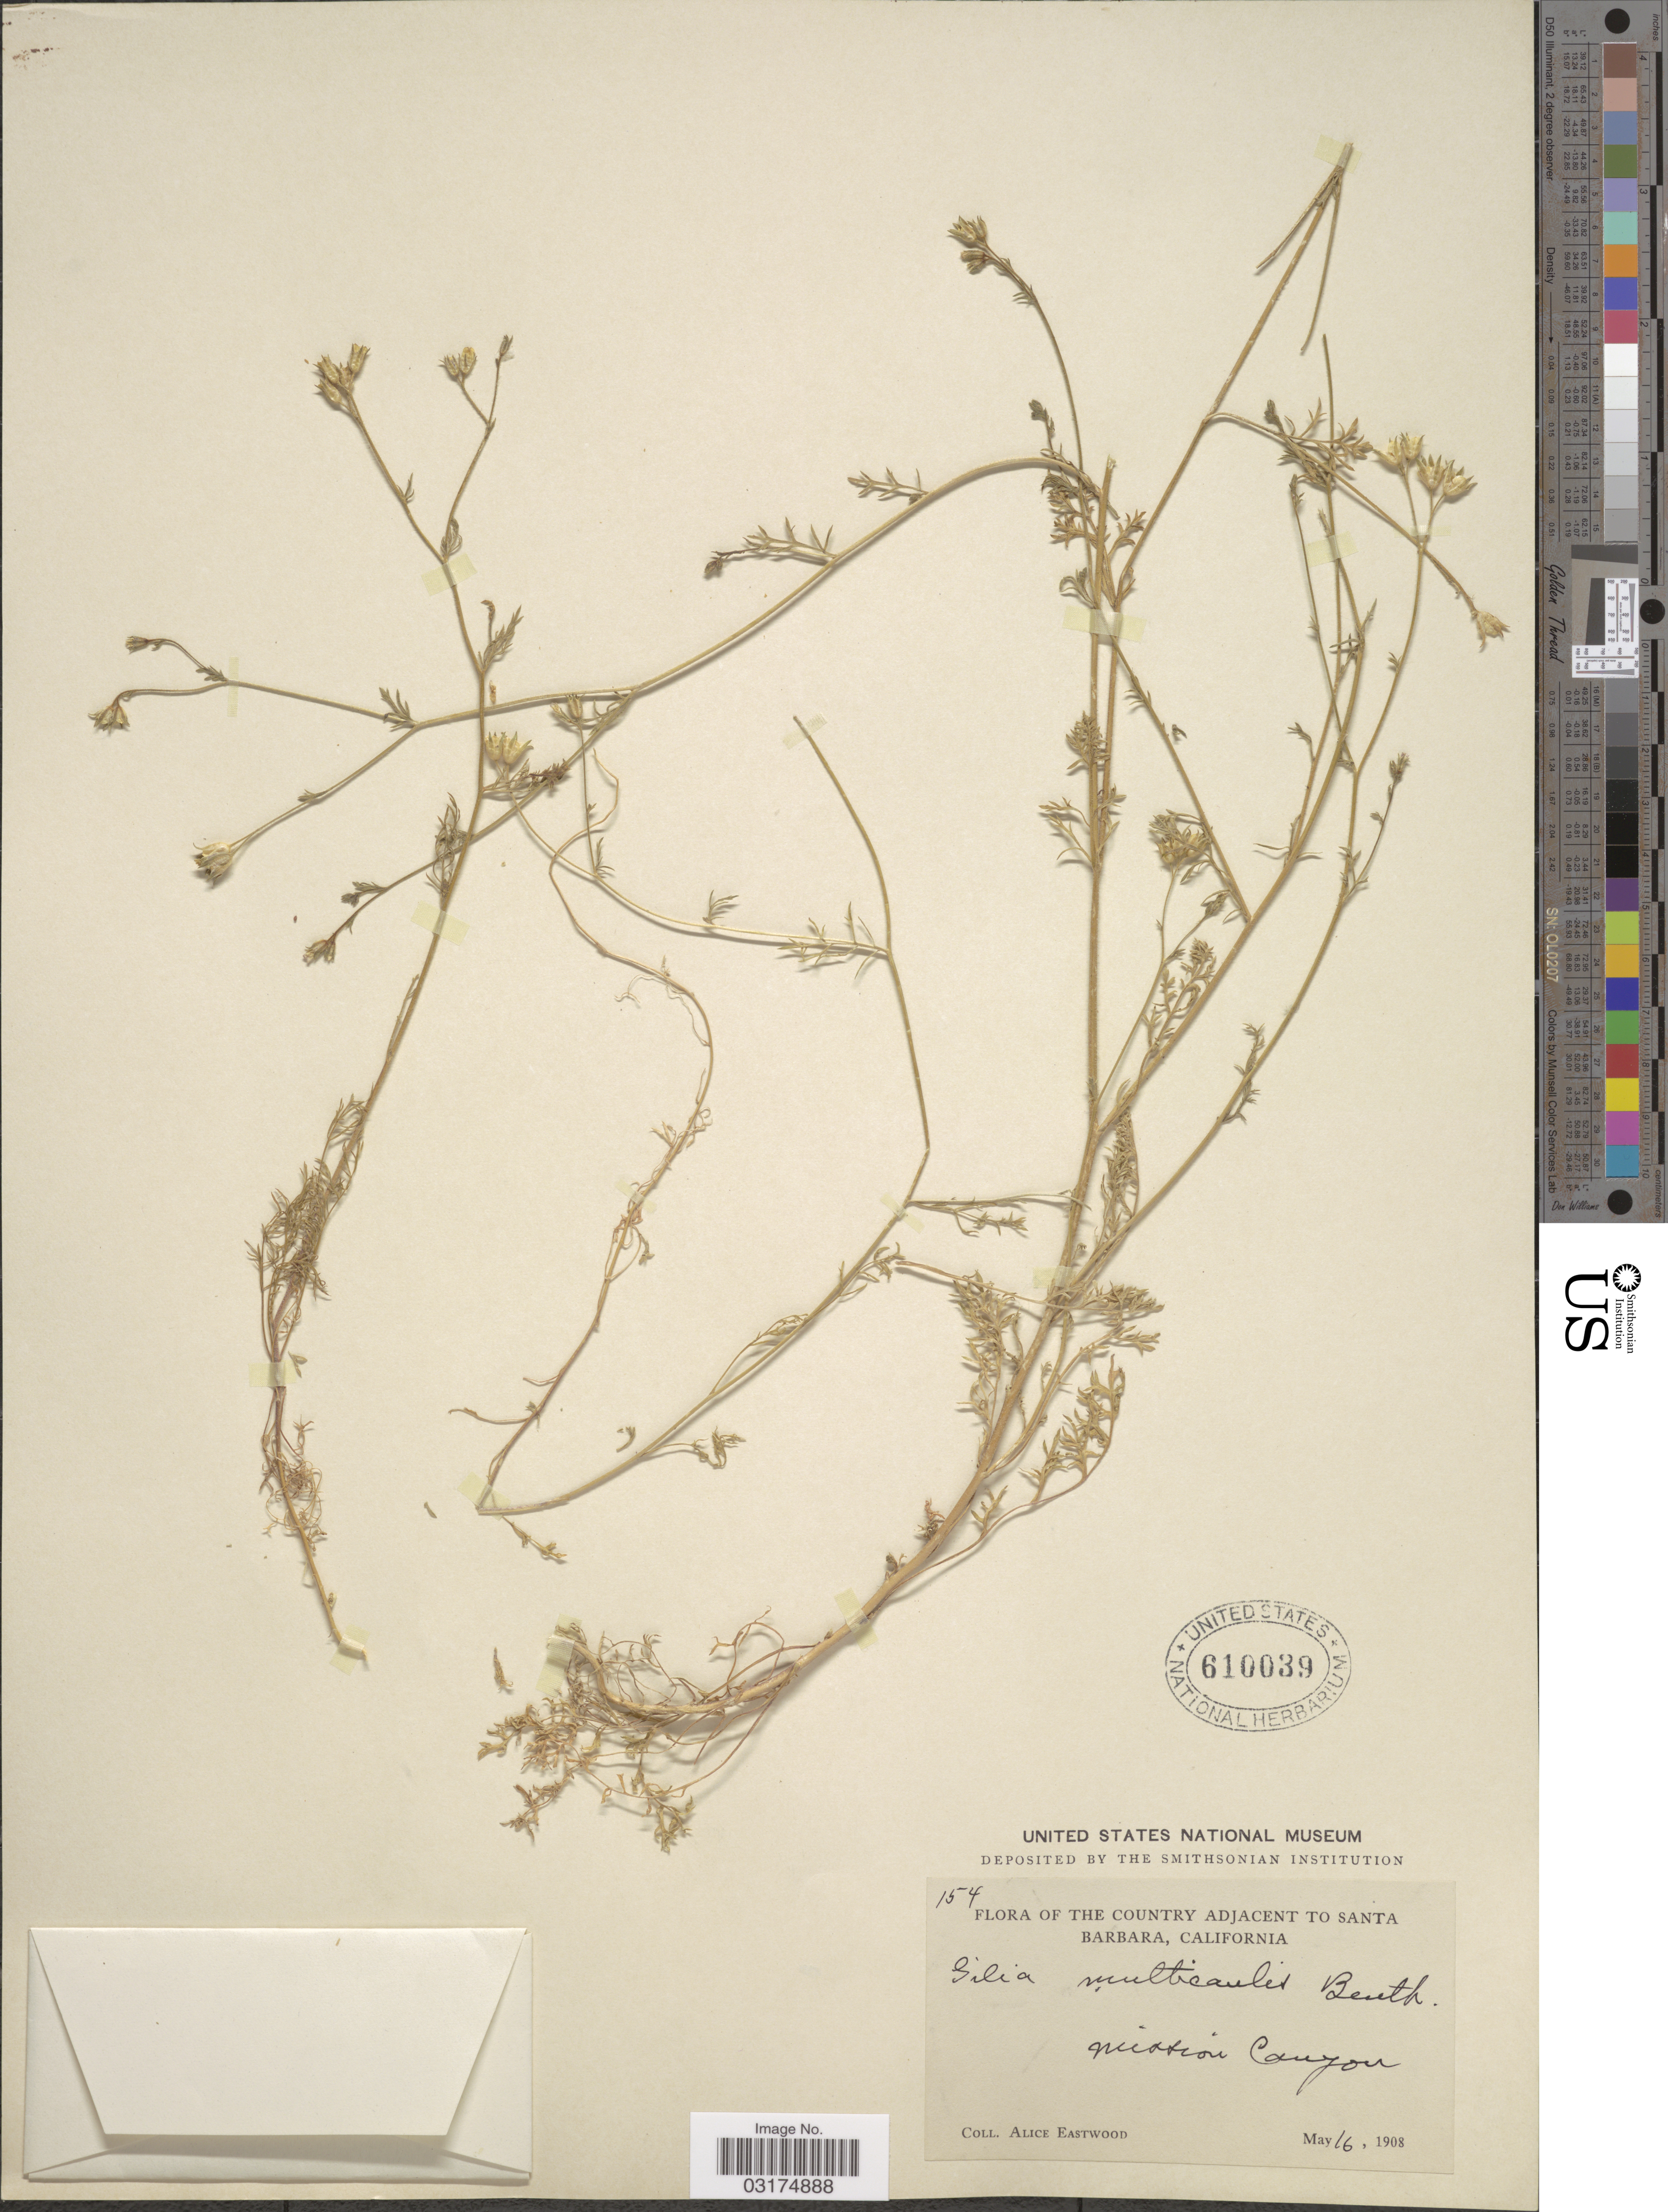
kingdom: Plantae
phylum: Tracheophyta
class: Magnoliopsida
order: Ericales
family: Polemoniaceae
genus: Gilia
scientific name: Gilia angelensis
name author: V.E. Grant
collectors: A. Eastwood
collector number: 154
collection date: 1908-05-16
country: United States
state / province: California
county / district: Santa Barbara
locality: The Country adjacent to Santa Barbara. Mission Canyon.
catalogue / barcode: US 610039